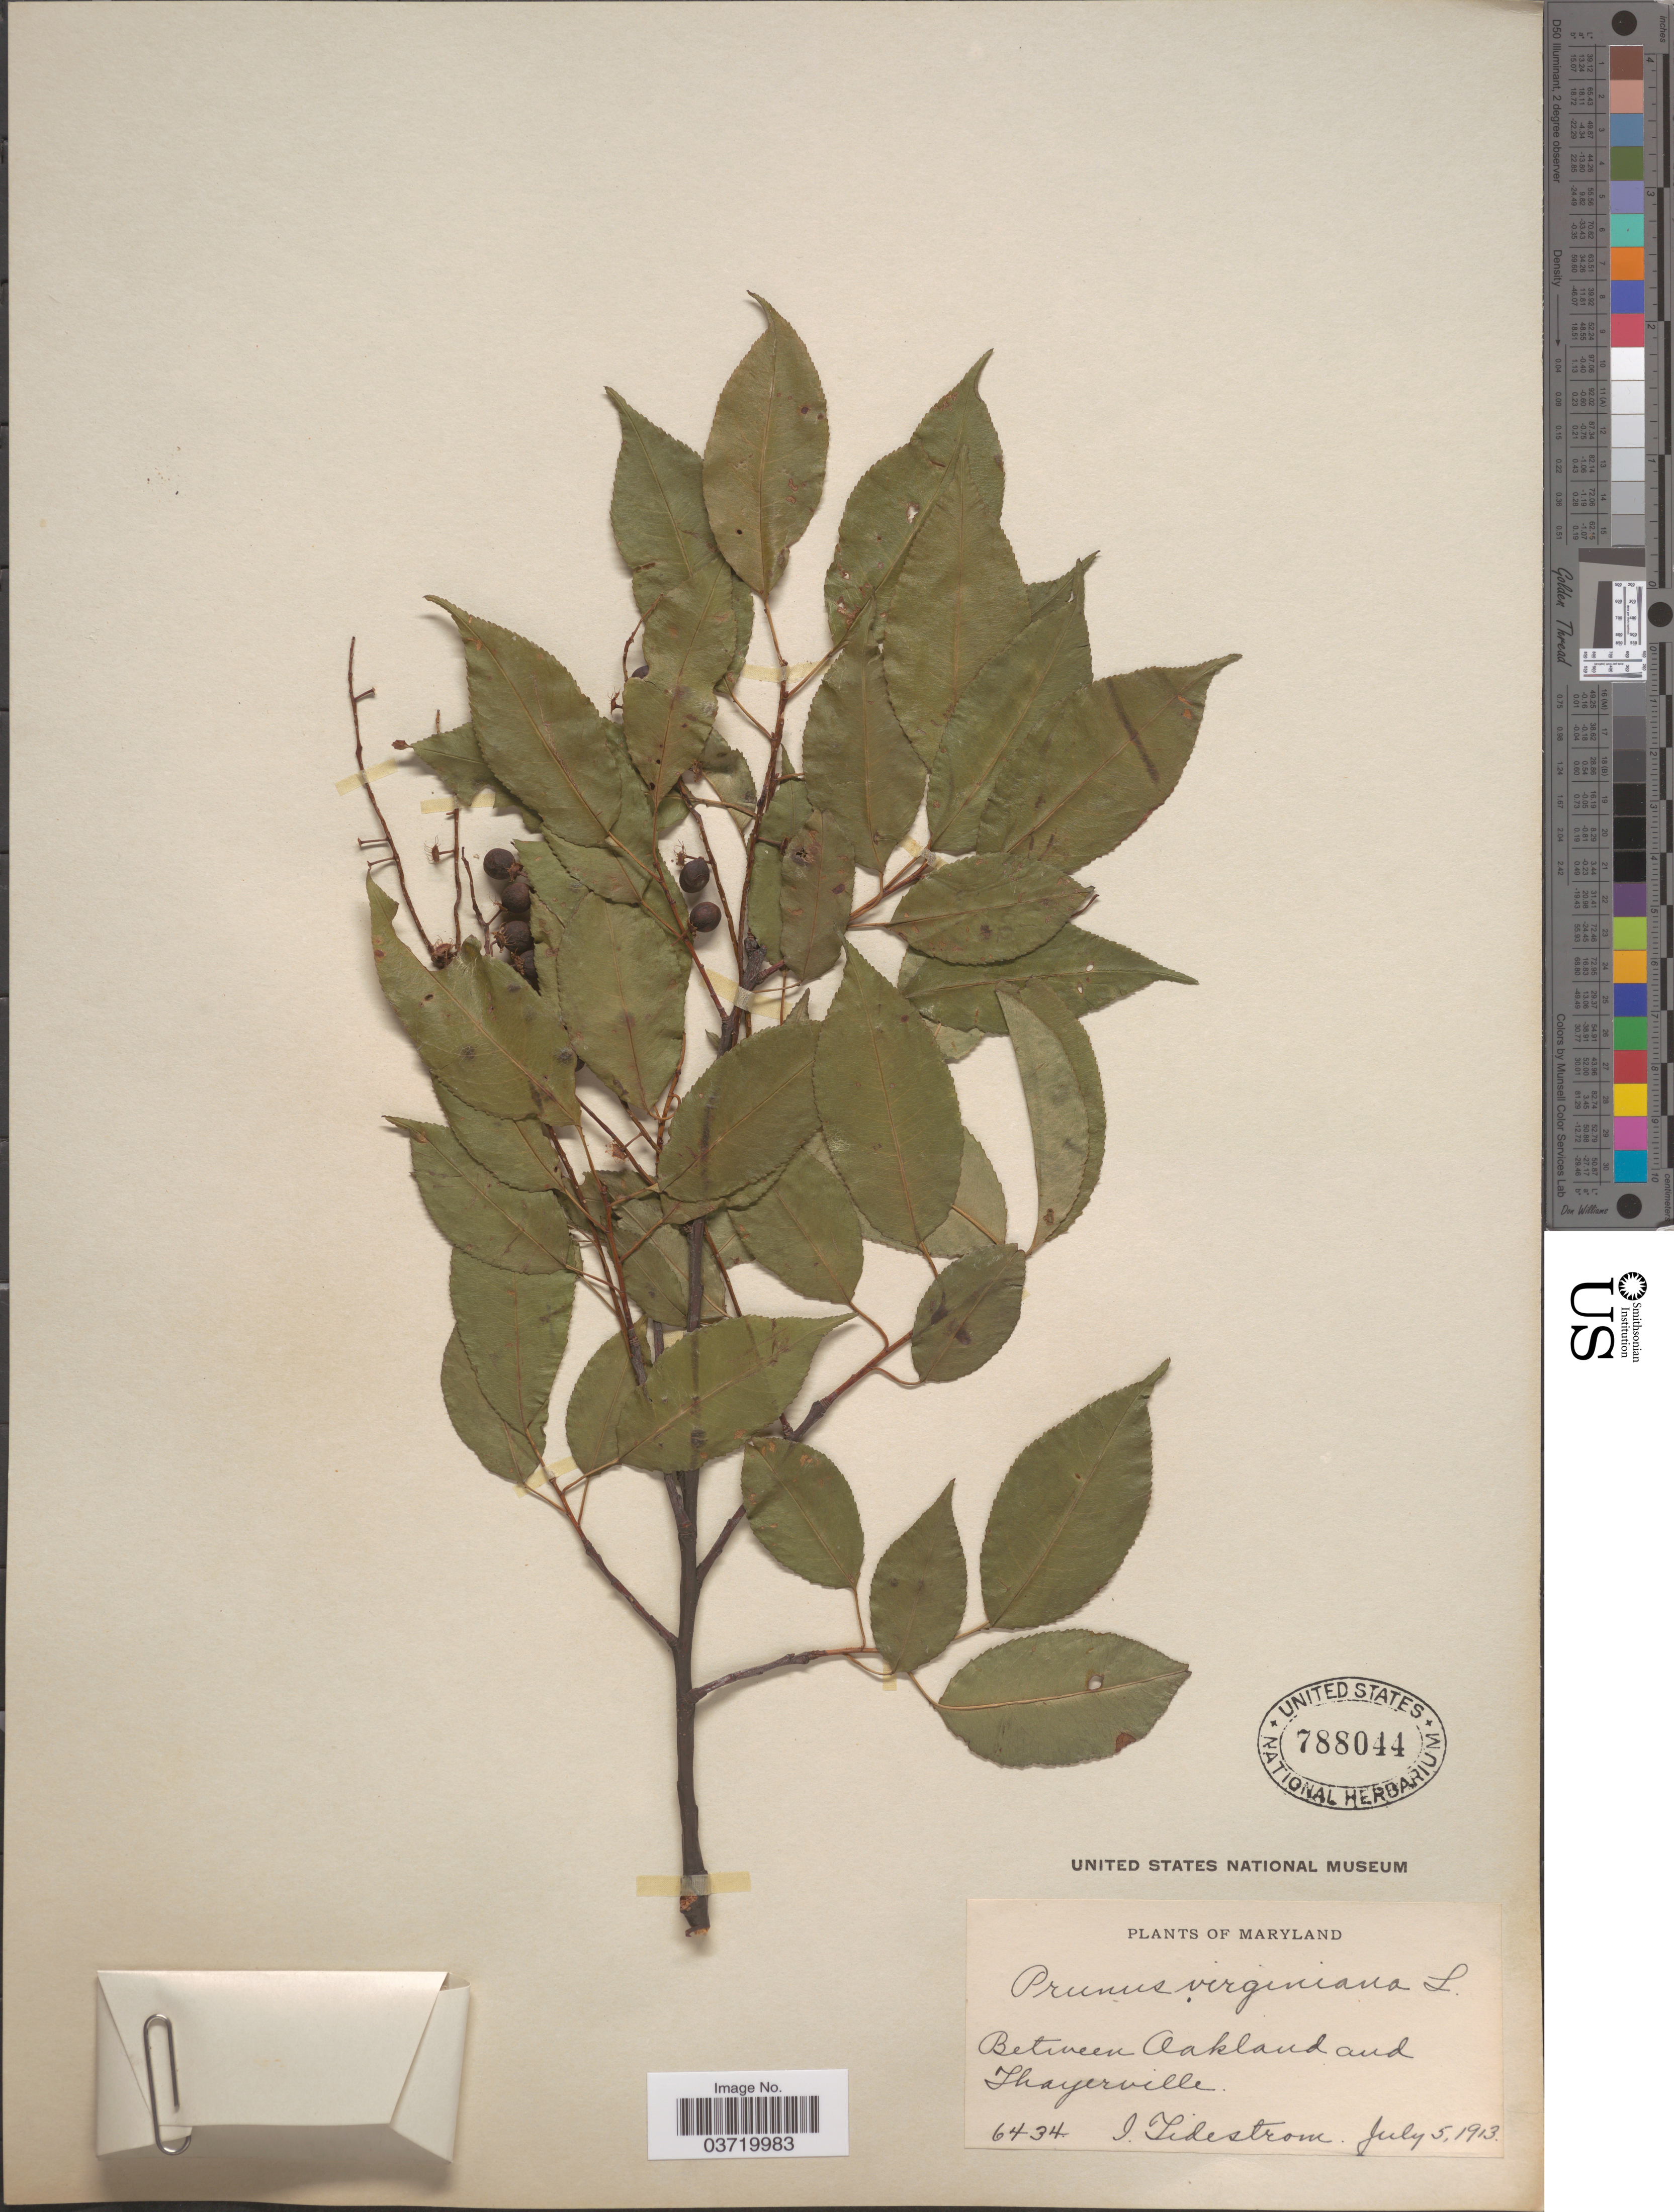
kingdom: Plantae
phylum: Tracheophyta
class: Magnoliopsida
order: Rosales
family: Rosaceae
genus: Prunus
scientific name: Prunus virginiana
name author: L.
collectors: I. F. Tidestrom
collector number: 6434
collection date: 1913-07-05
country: United States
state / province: Maryland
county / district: Garrett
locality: Between Oakland and Thayerville.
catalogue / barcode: US 788044